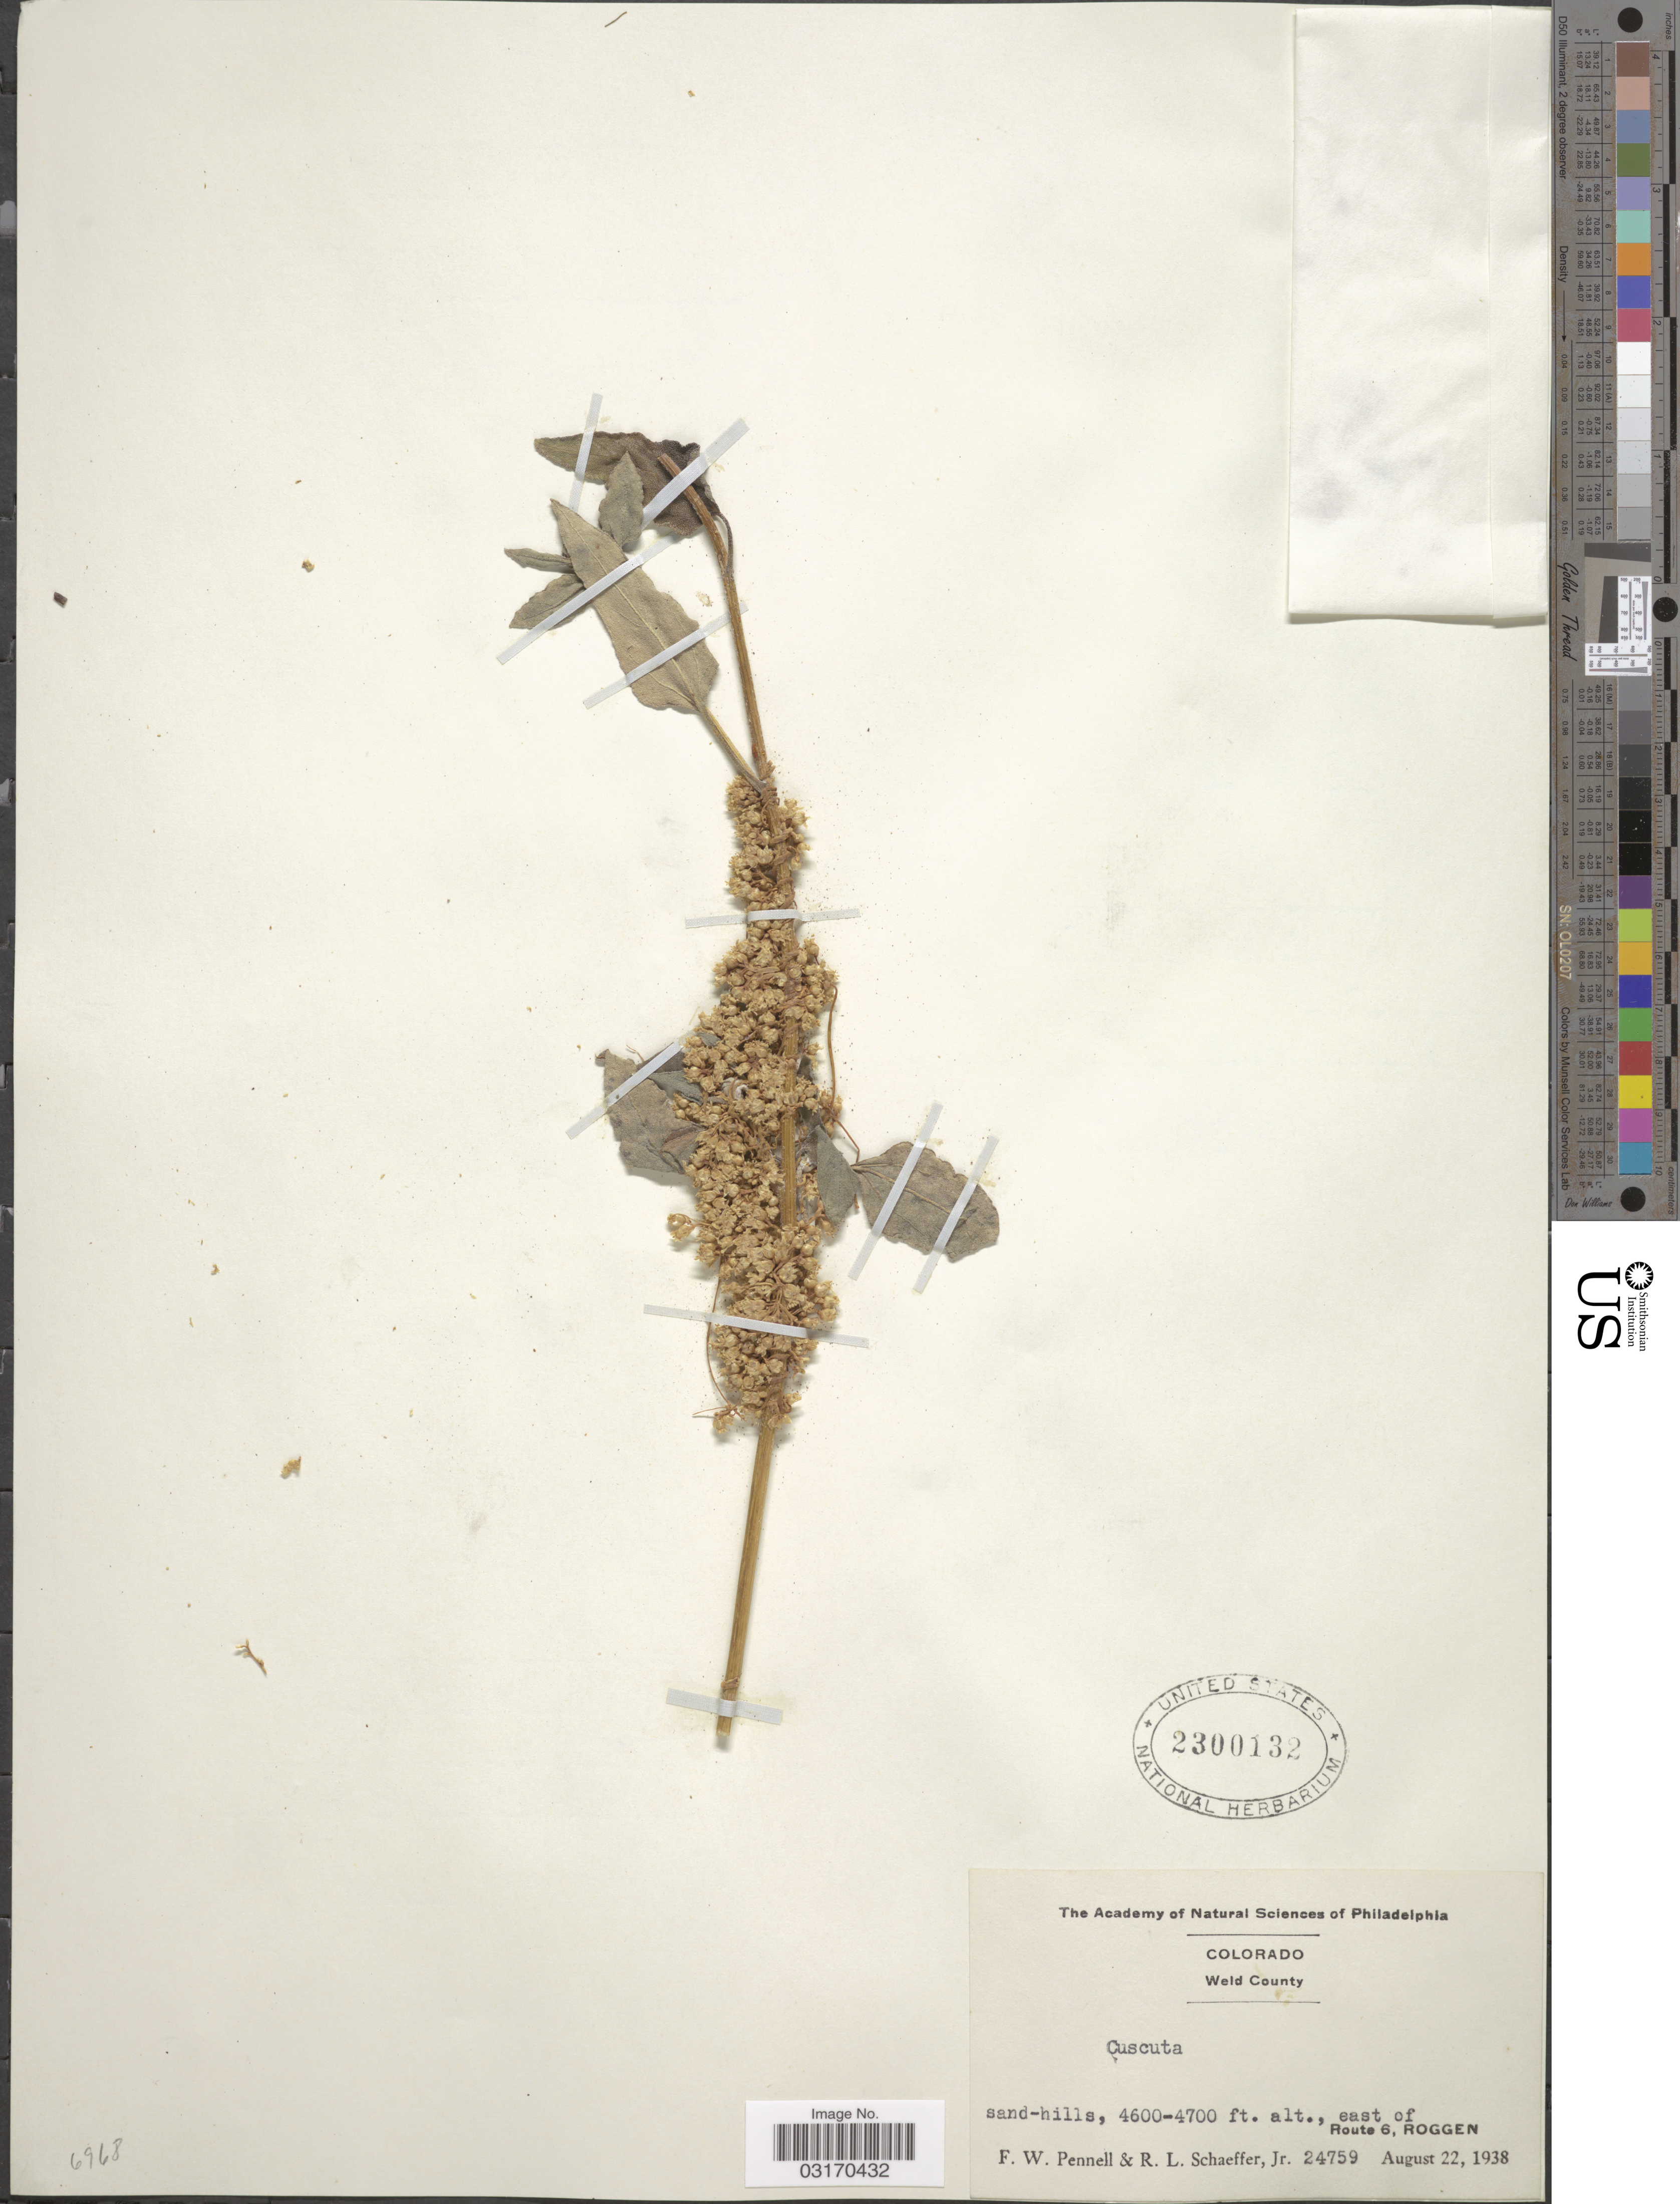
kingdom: Plantae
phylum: Tracheophyta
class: Magnoliopsida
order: Solanales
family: Convolvulaceae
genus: Cuscuta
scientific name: Cuscuta sp.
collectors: F. W. Pennell & R. L. Schaeffer Jr.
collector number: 24759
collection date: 1938-08-22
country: United States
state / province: Colorado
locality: Weld County., east of Route 6, Roggen.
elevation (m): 1402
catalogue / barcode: US 2300132